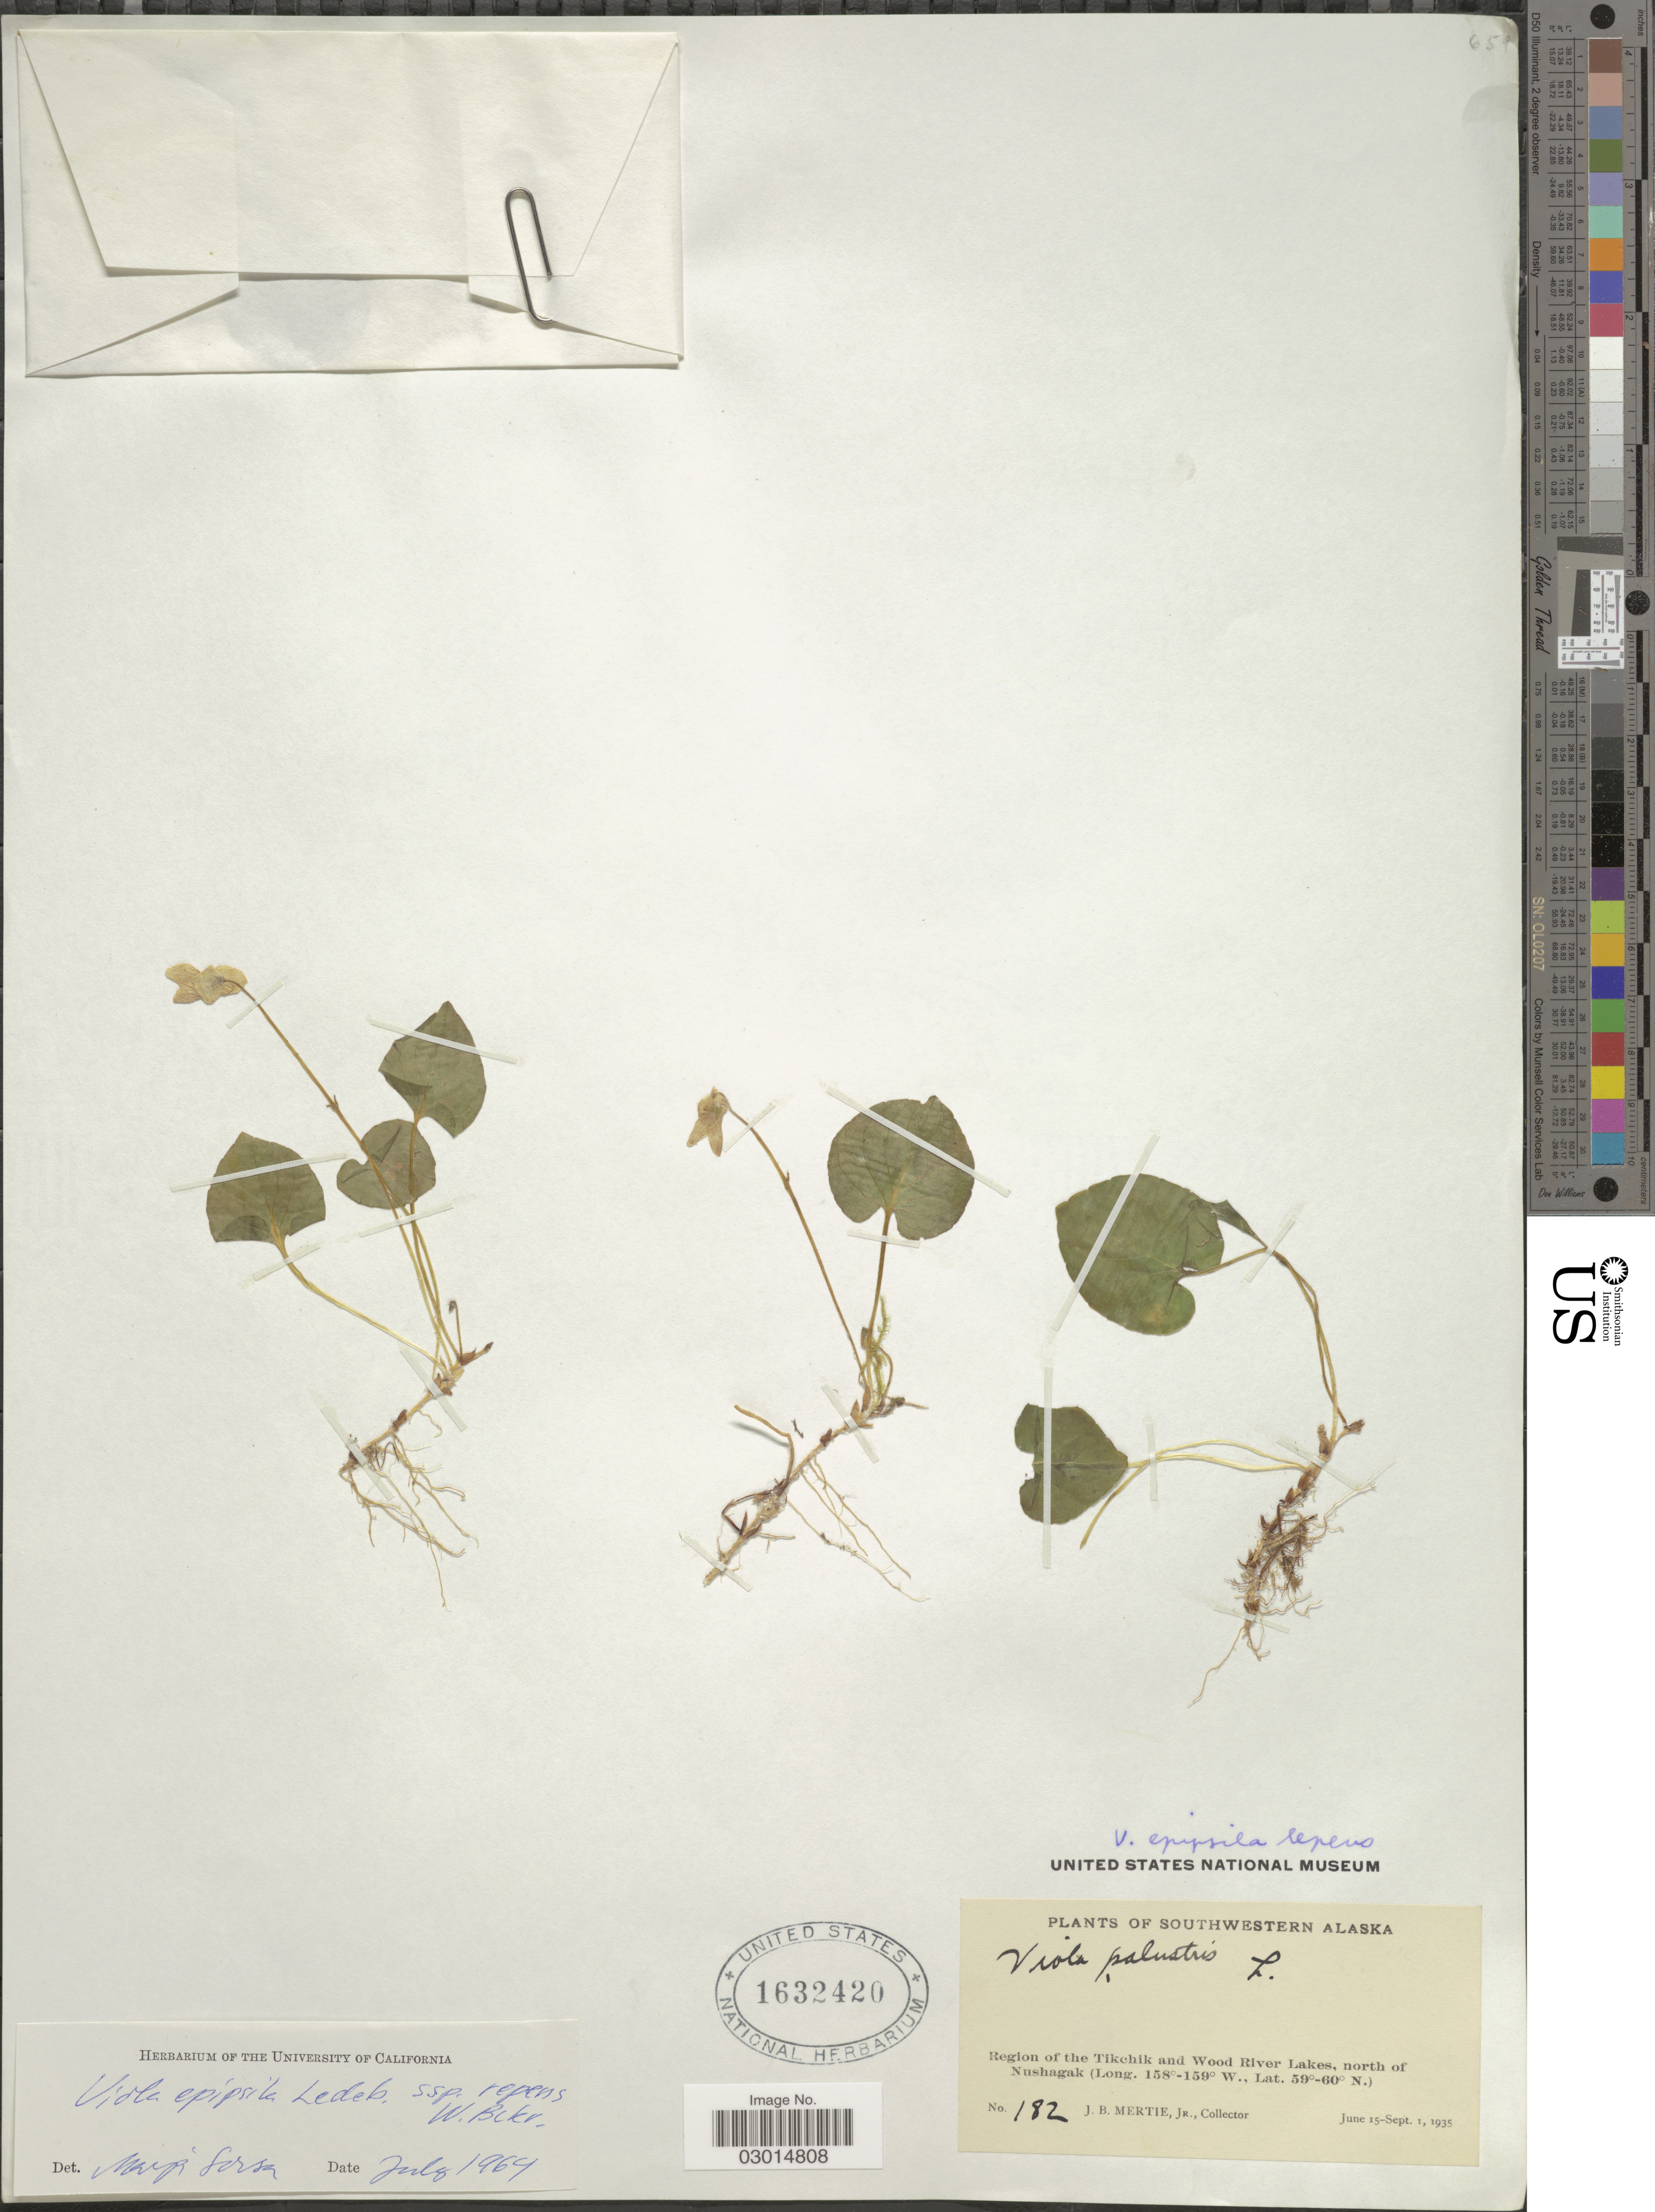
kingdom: Plantae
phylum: Tracheophyta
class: Magnoliopsida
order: Malpighiales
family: Violaceae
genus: Viola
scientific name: Viola epipsila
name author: Ledeb.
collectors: J. Mertie Jr.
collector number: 182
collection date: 1935-06-15/1935-09-01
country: United States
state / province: Alaska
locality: Southwestern Alaska. Region of the Tikchik and Wood River Lakes, north of Nushagak.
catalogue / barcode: US 1632420